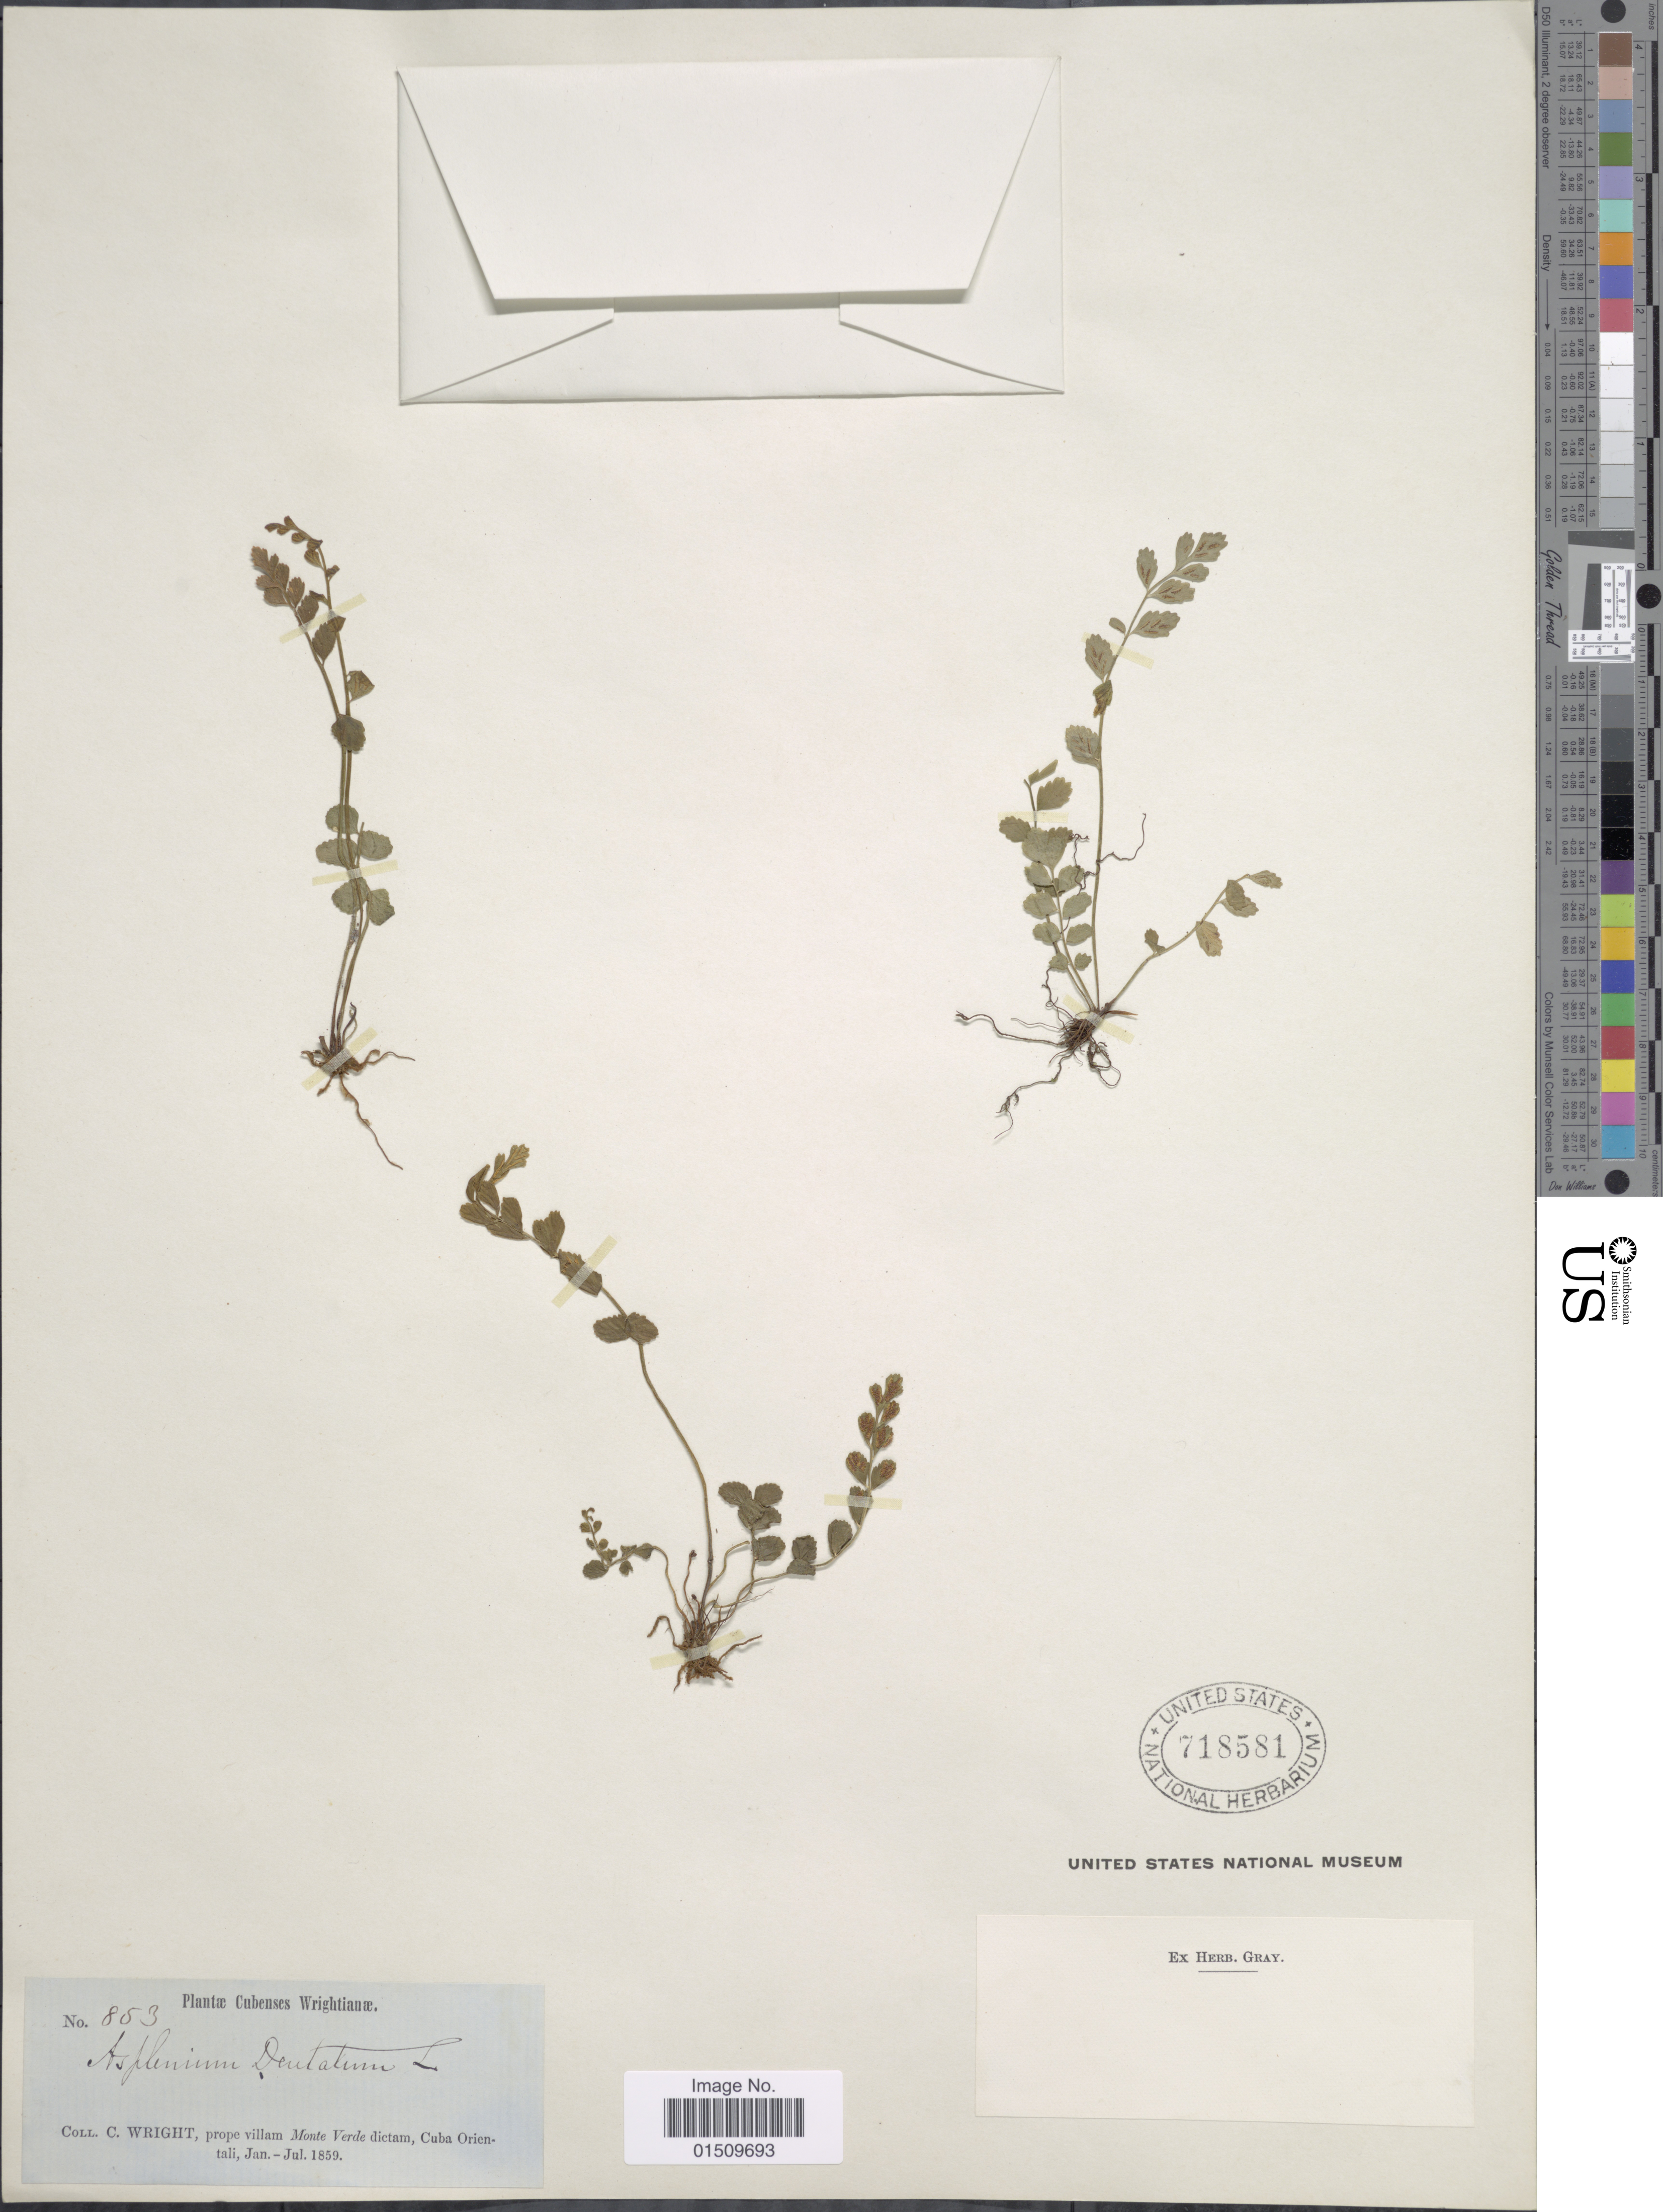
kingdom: Plantae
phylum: Tracheophyta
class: Polypodiopsida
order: Polypodiales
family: Aspleniaceae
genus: Asplenium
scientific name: Asplenium trichomanes-dentatum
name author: L.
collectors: C. Wright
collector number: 853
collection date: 1859-01/1859-07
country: Cuba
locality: Cubenses, prope villam Monte Verde dictam, Cuba, Orientali.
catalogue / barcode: US 718581